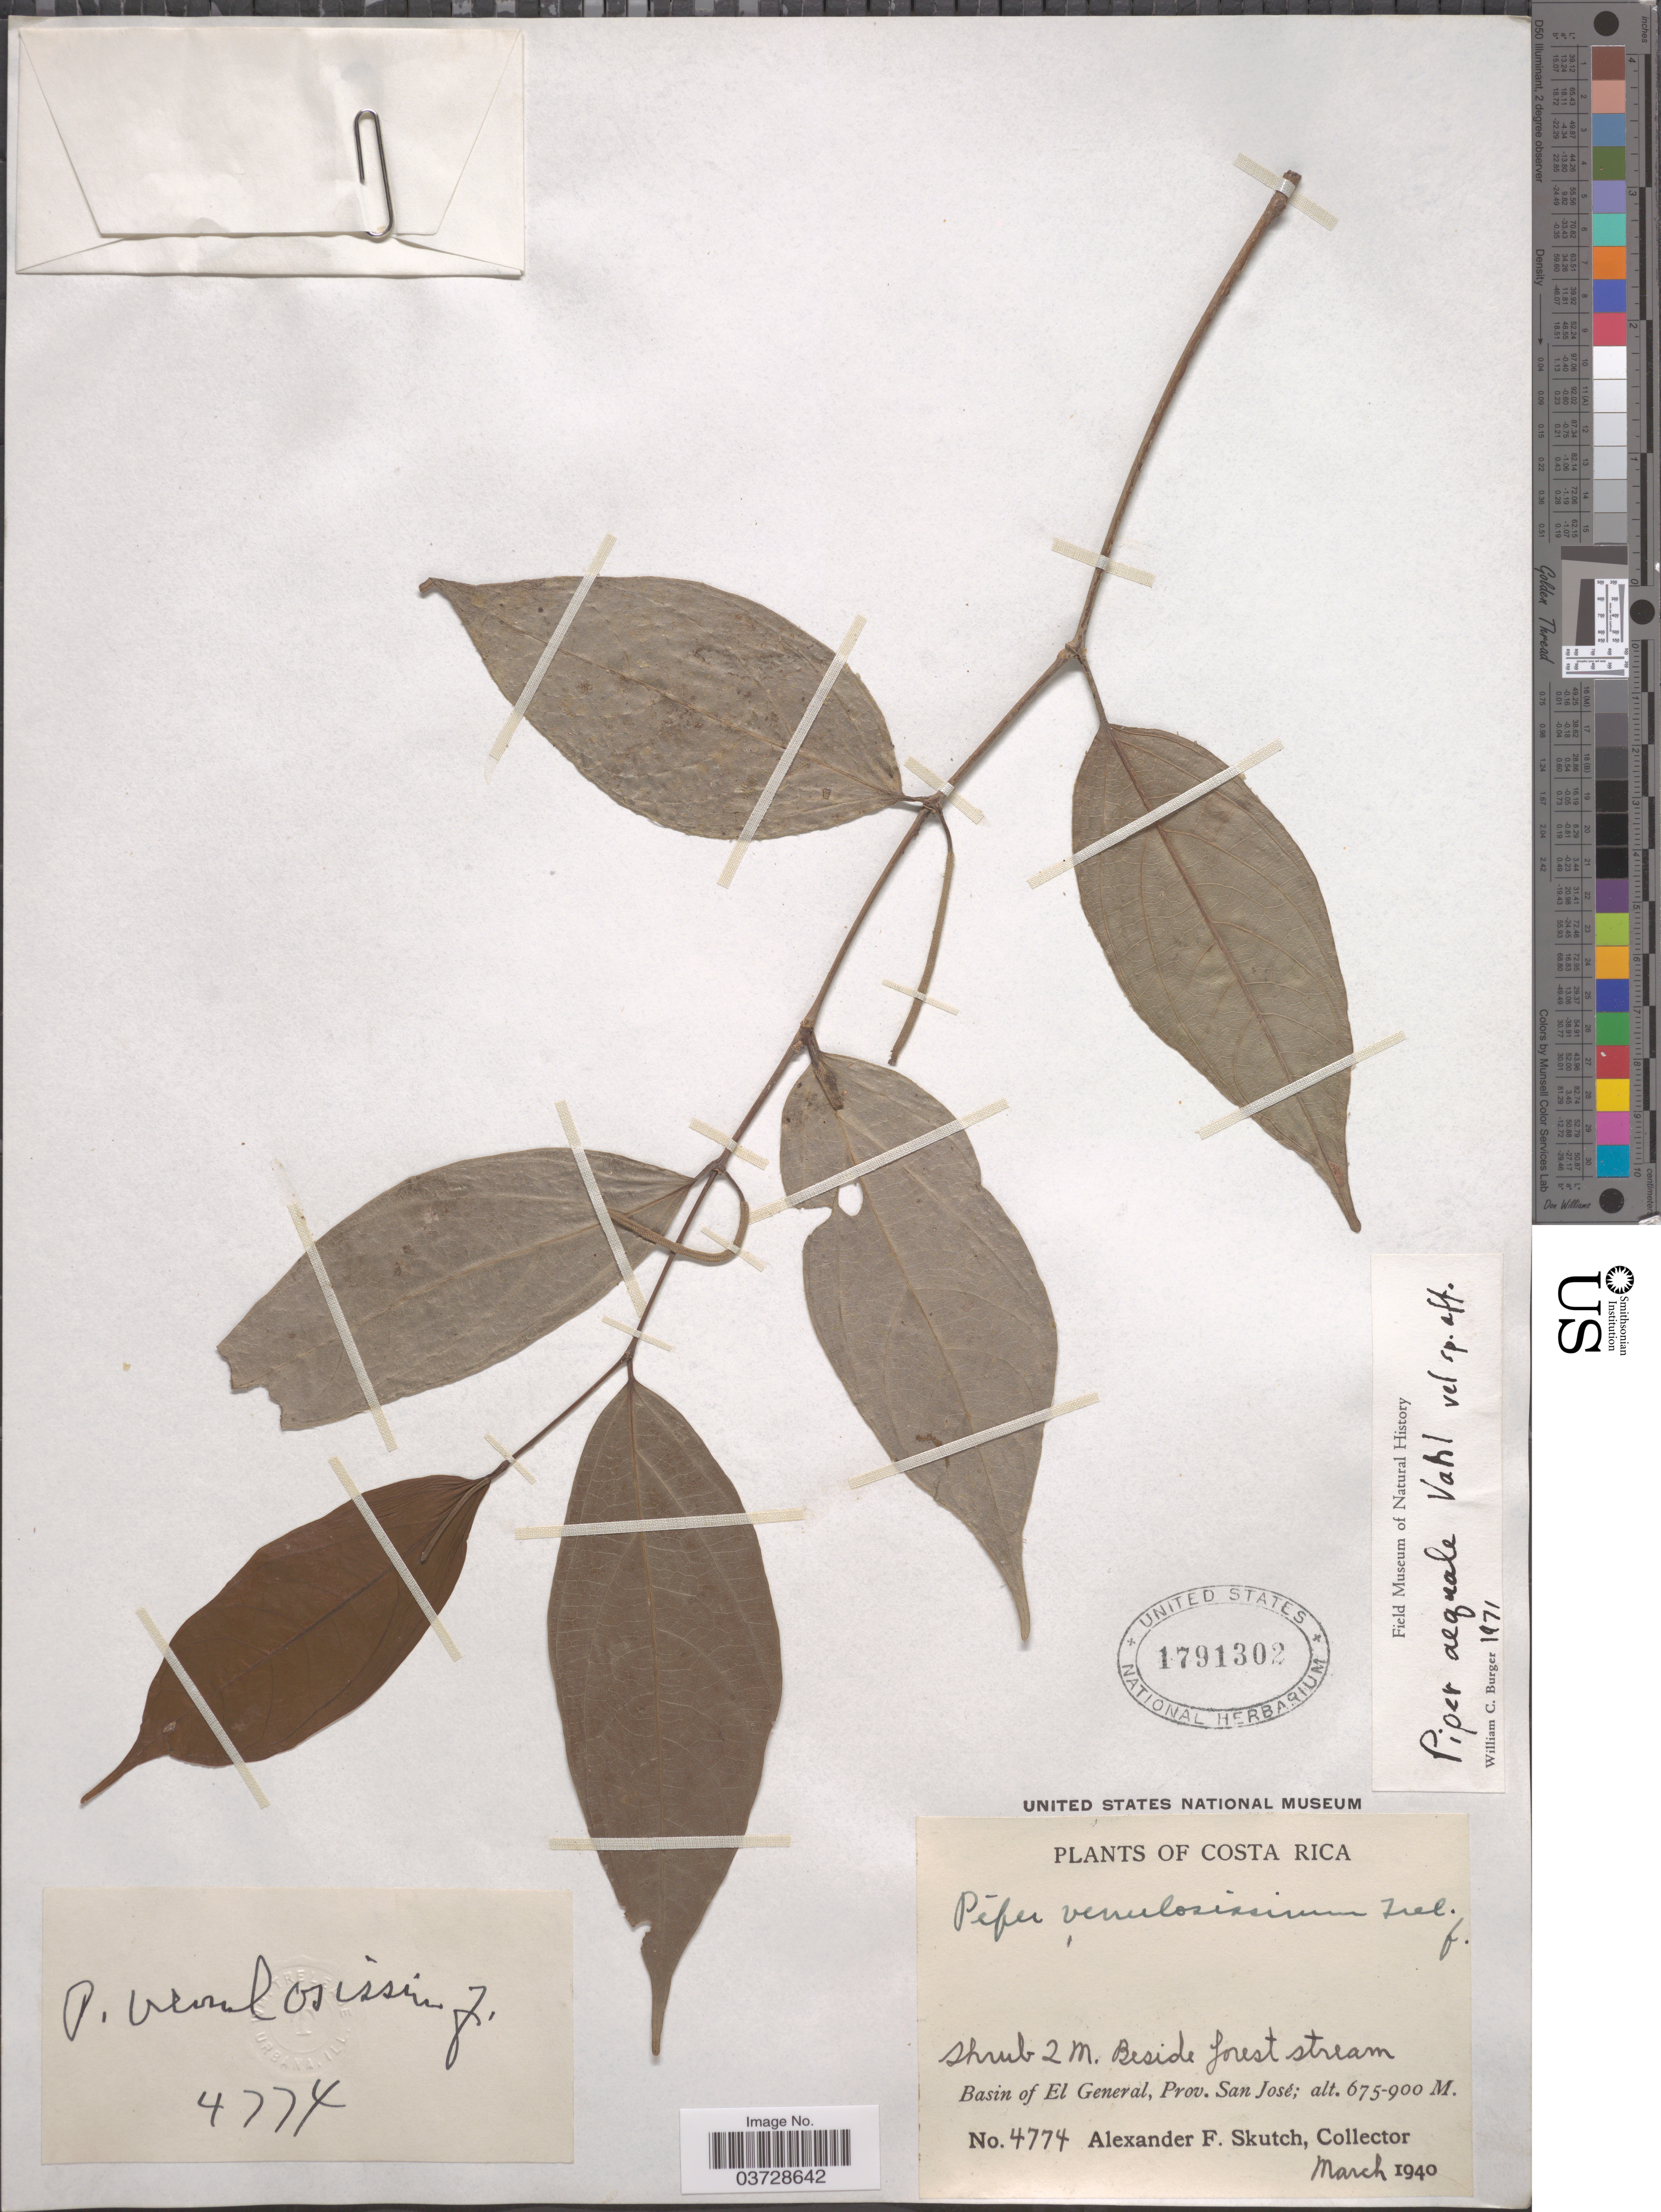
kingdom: Plantae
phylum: Tracheophyta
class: Magnoliopsida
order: Piperales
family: Piperaceae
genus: Piper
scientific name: Piper aequale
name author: Vahl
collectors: A. F. Skutch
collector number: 4774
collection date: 1940-03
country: Costa Rica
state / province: San José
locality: Basin of El General.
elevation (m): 675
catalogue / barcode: US 1791302